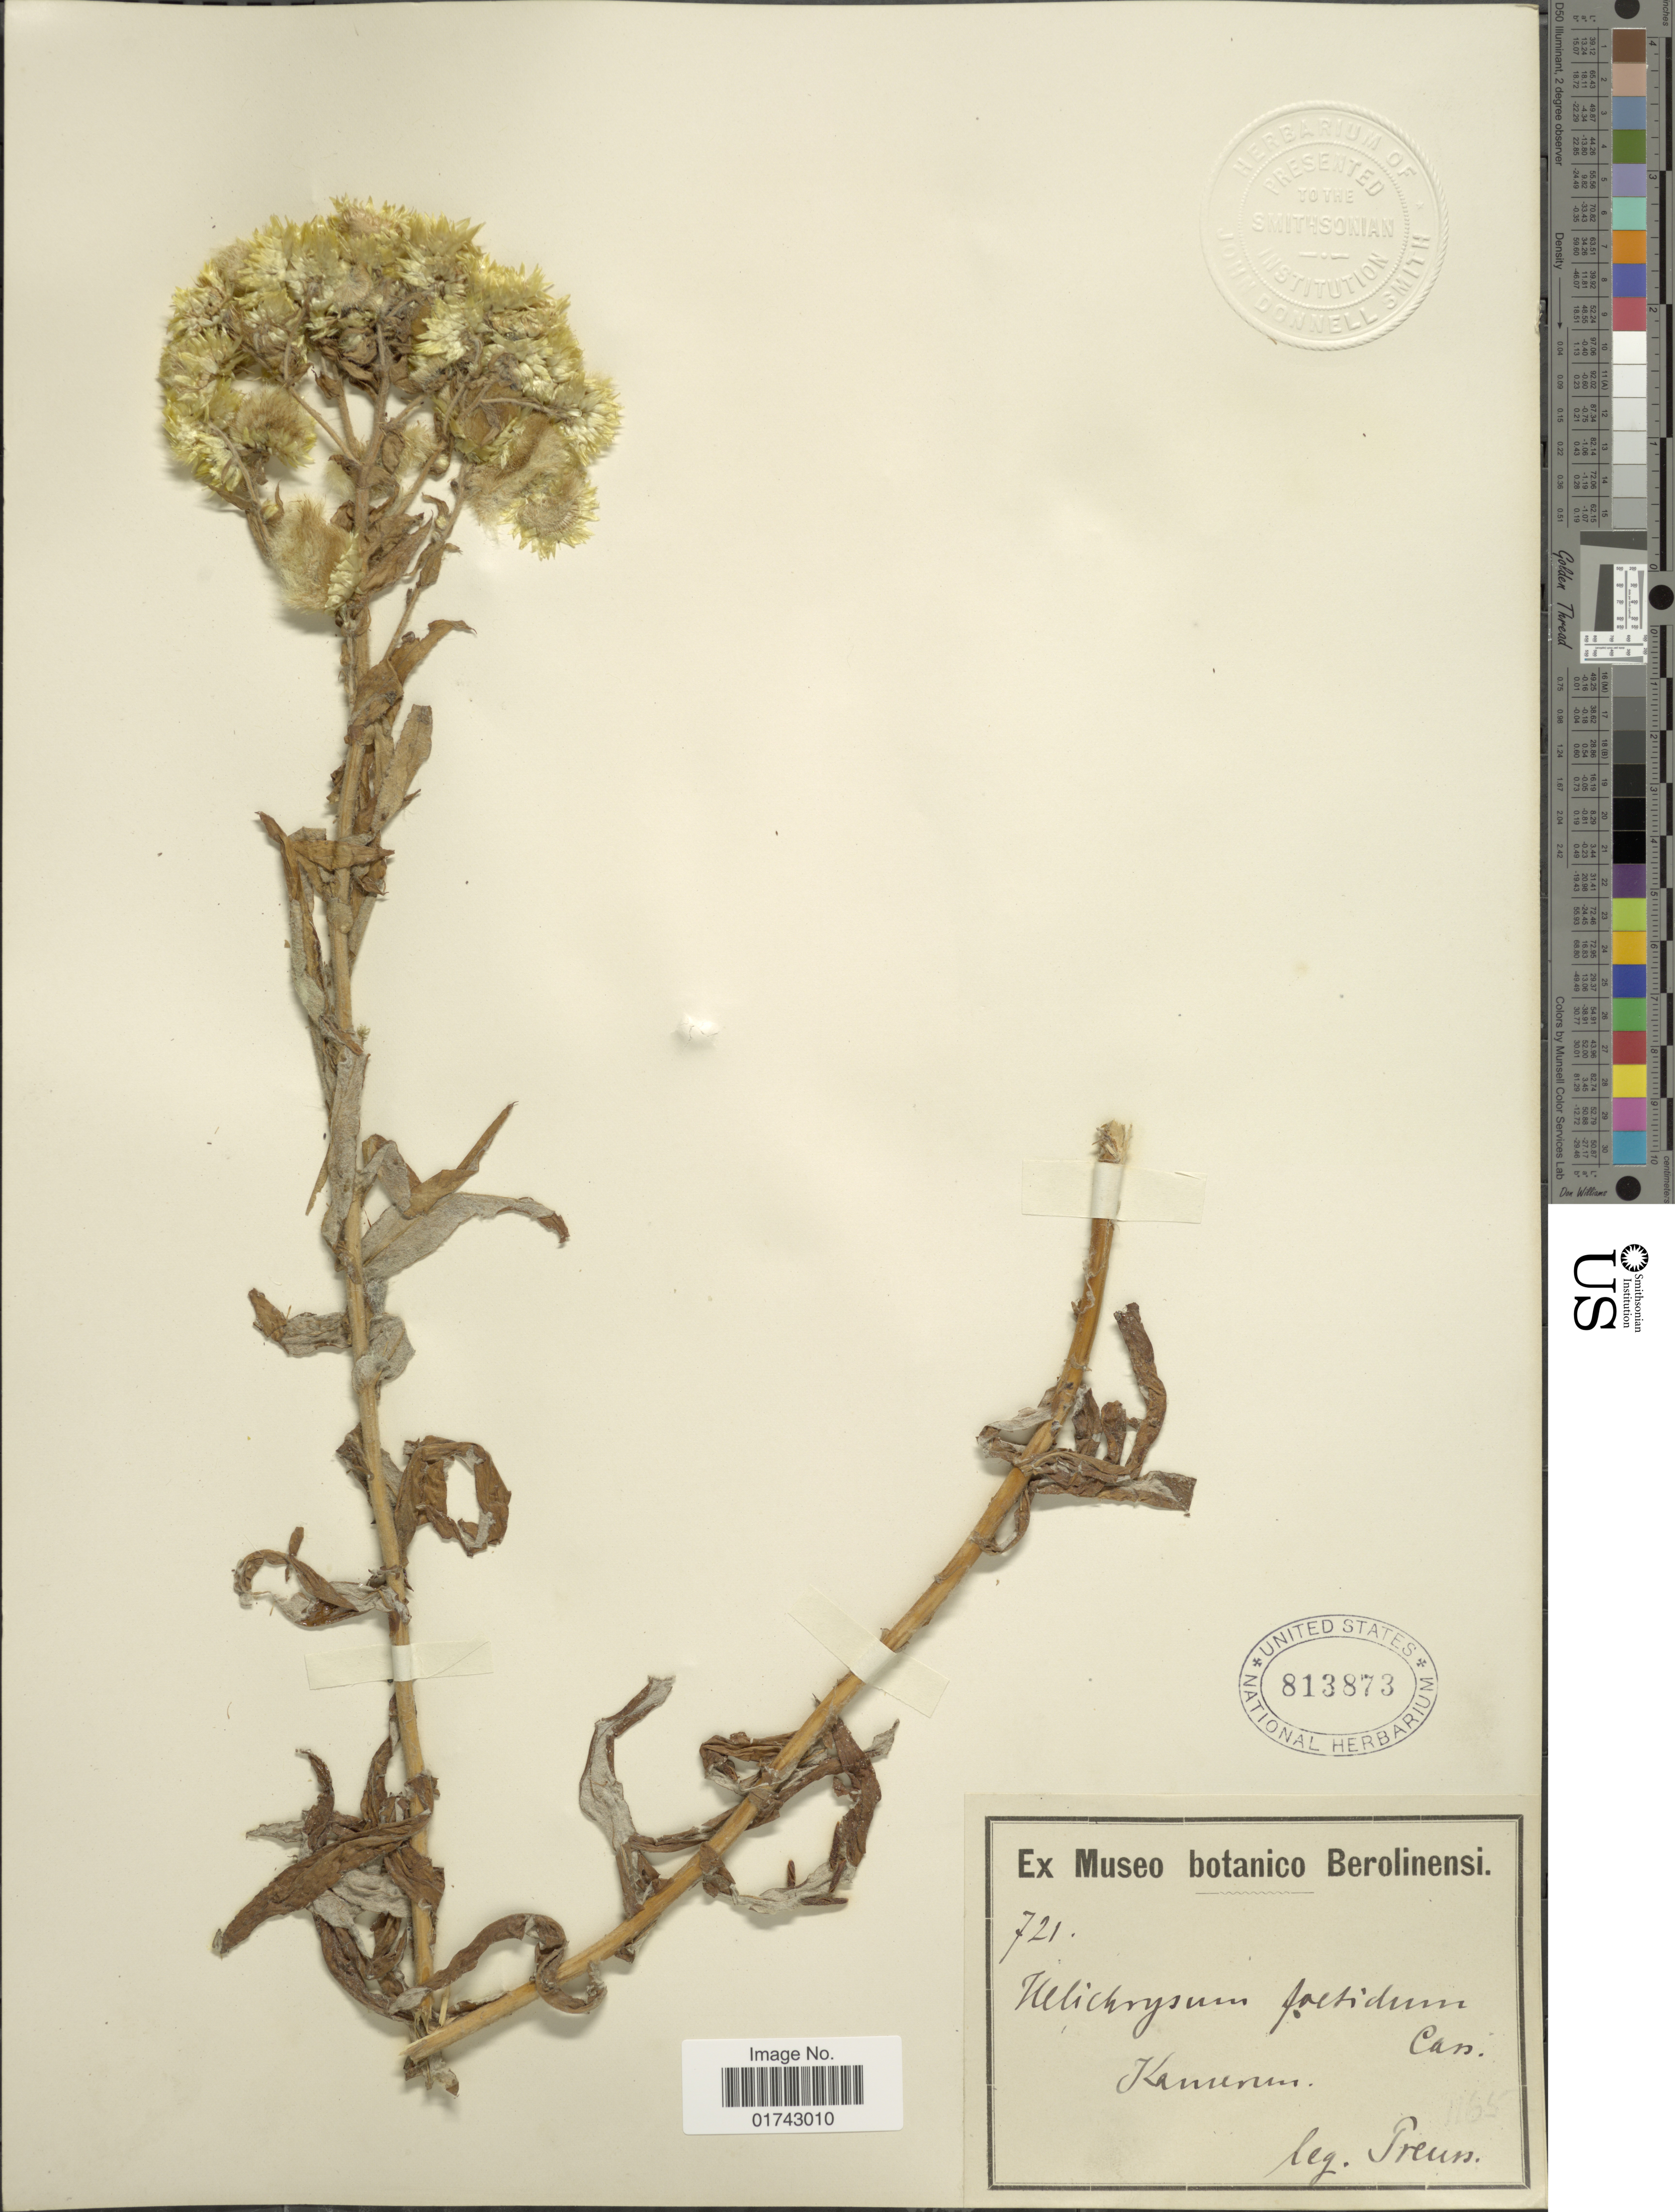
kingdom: Plantae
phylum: Tracheophyta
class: Magnoliopsida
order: Asterales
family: Asteraceae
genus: Helichrysum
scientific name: Helichrysum foetidum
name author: (L.) Moench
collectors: Preuss.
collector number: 721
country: Cameroon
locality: Kamerun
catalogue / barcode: US 813873